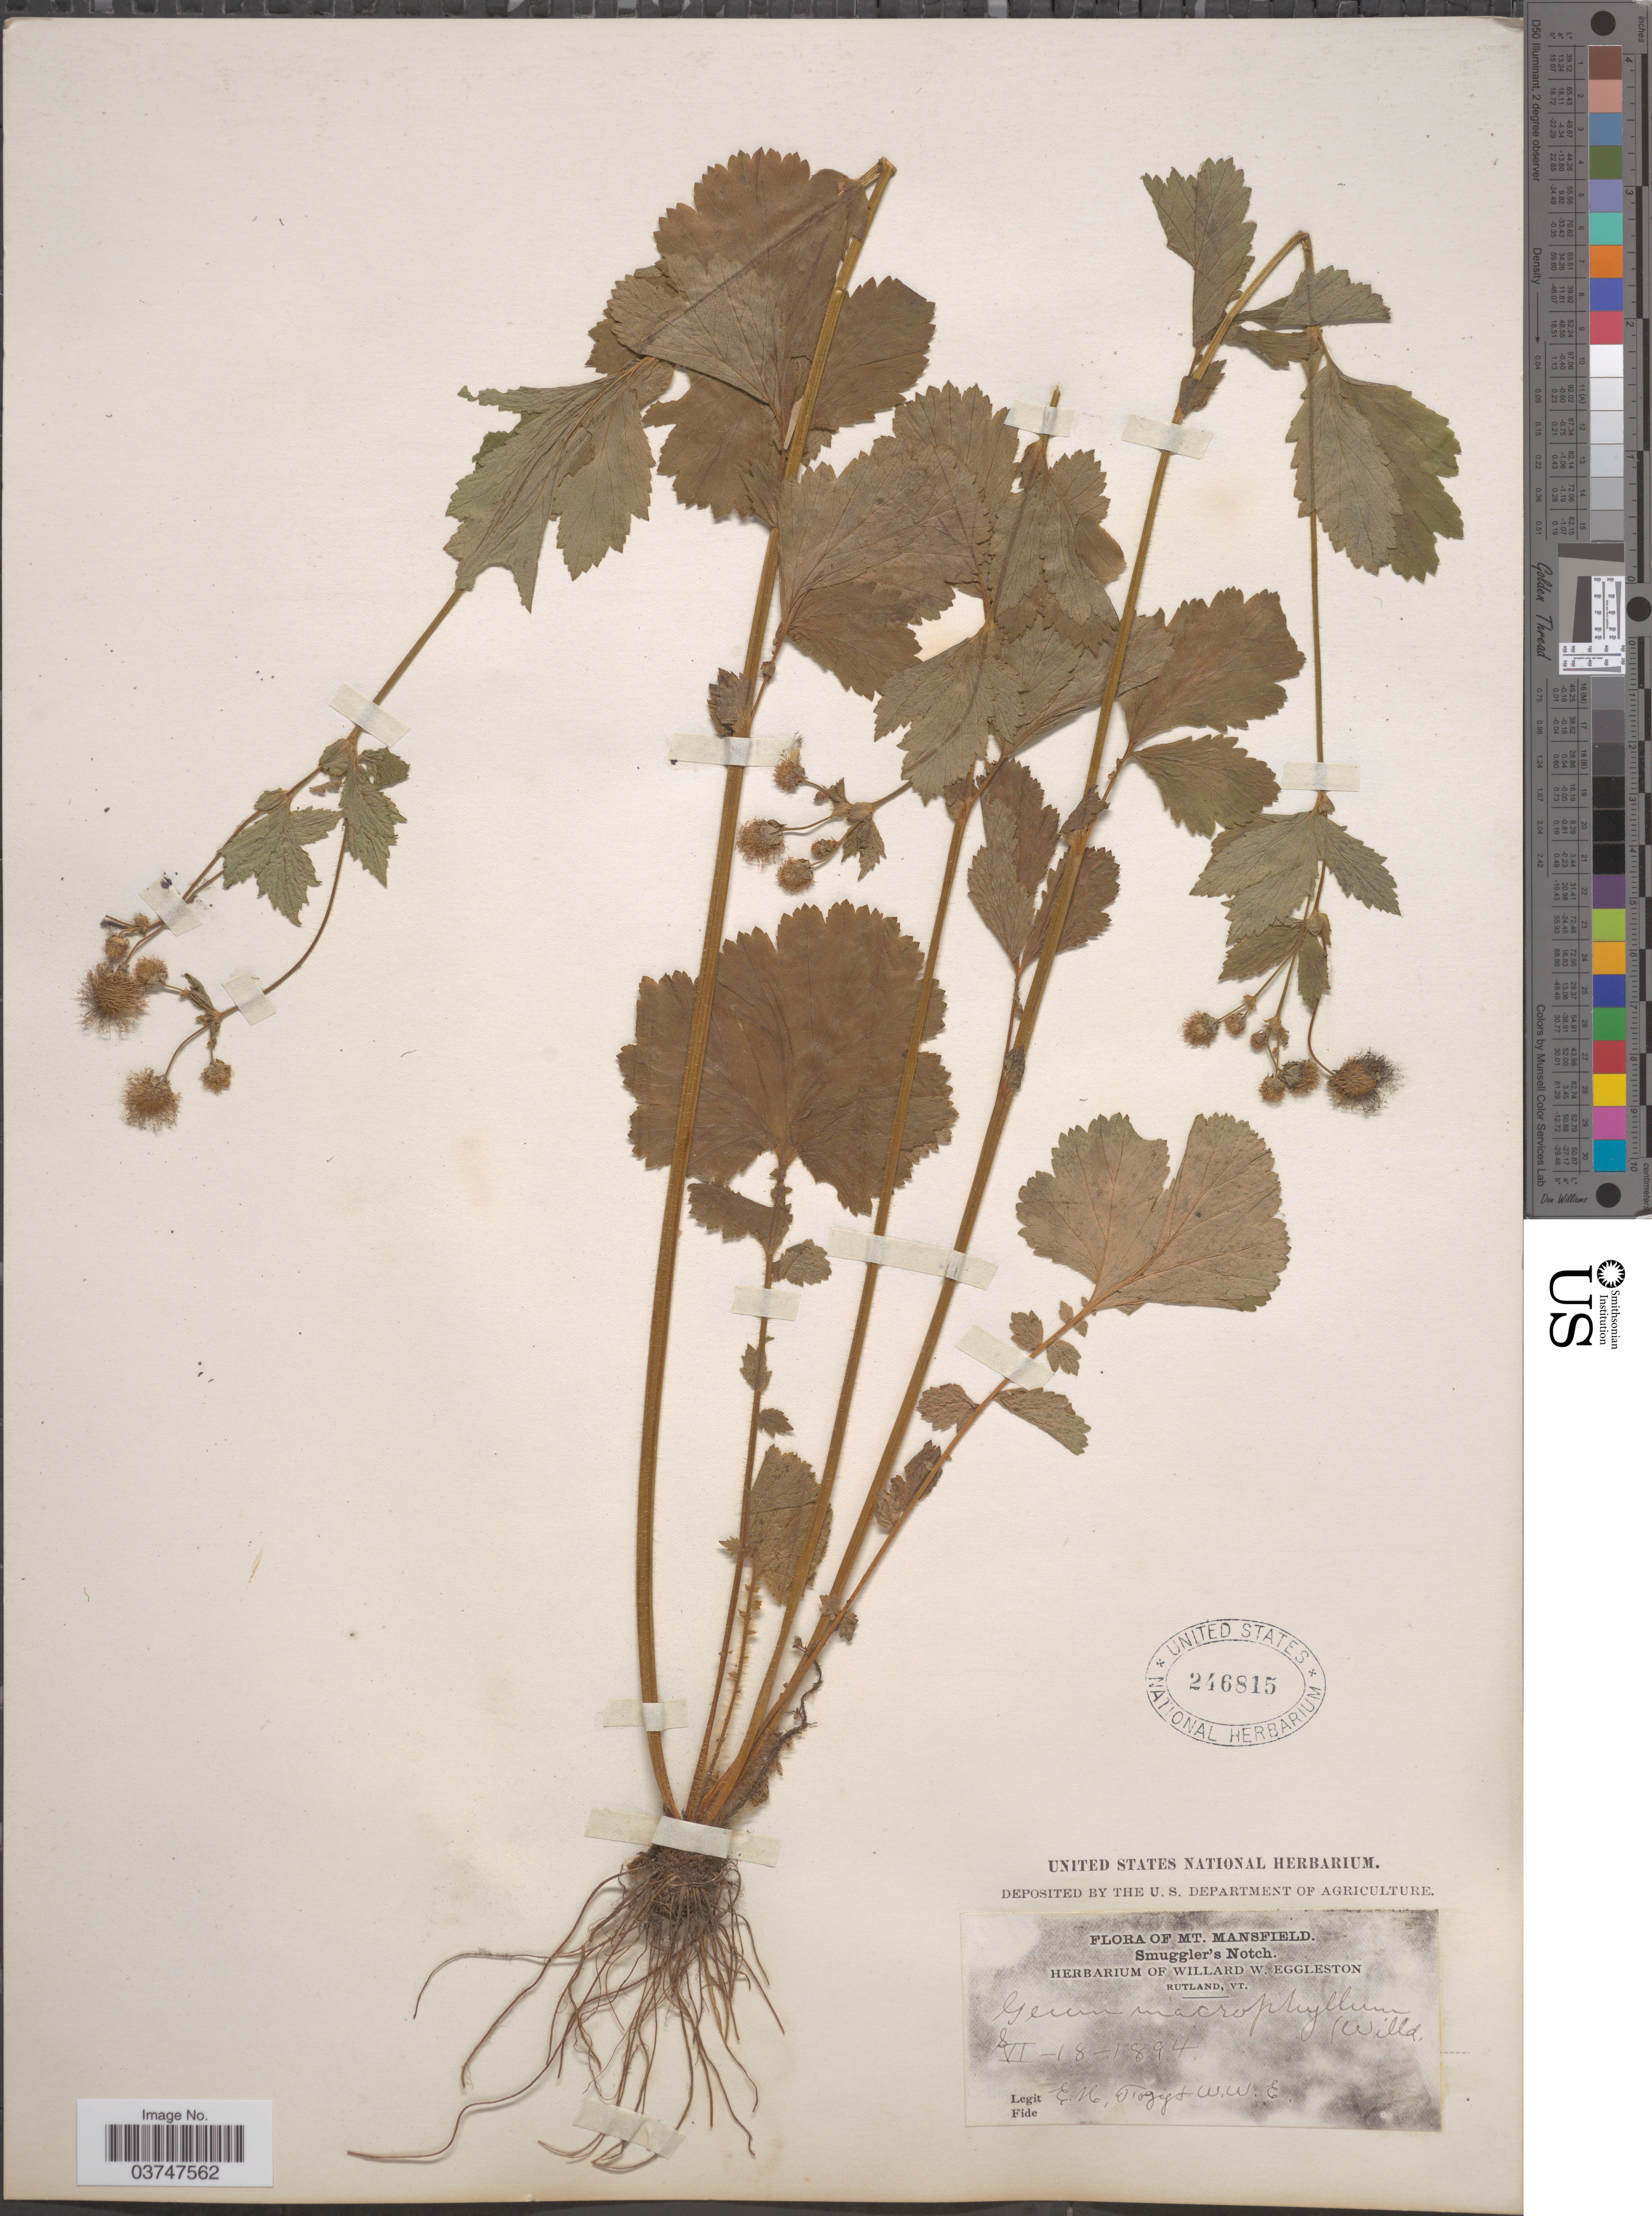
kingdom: Plantae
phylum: Tracheophyta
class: Magnoliopsida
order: Rosales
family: Rosaceae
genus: Geum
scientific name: Geum macrophyllum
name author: Willd.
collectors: E. Fagyt & W. W. Eggleston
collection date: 1894-06-18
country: United States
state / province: Vermont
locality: Mt. Mansfield, Smuggler's Notch.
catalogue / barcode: US 246815